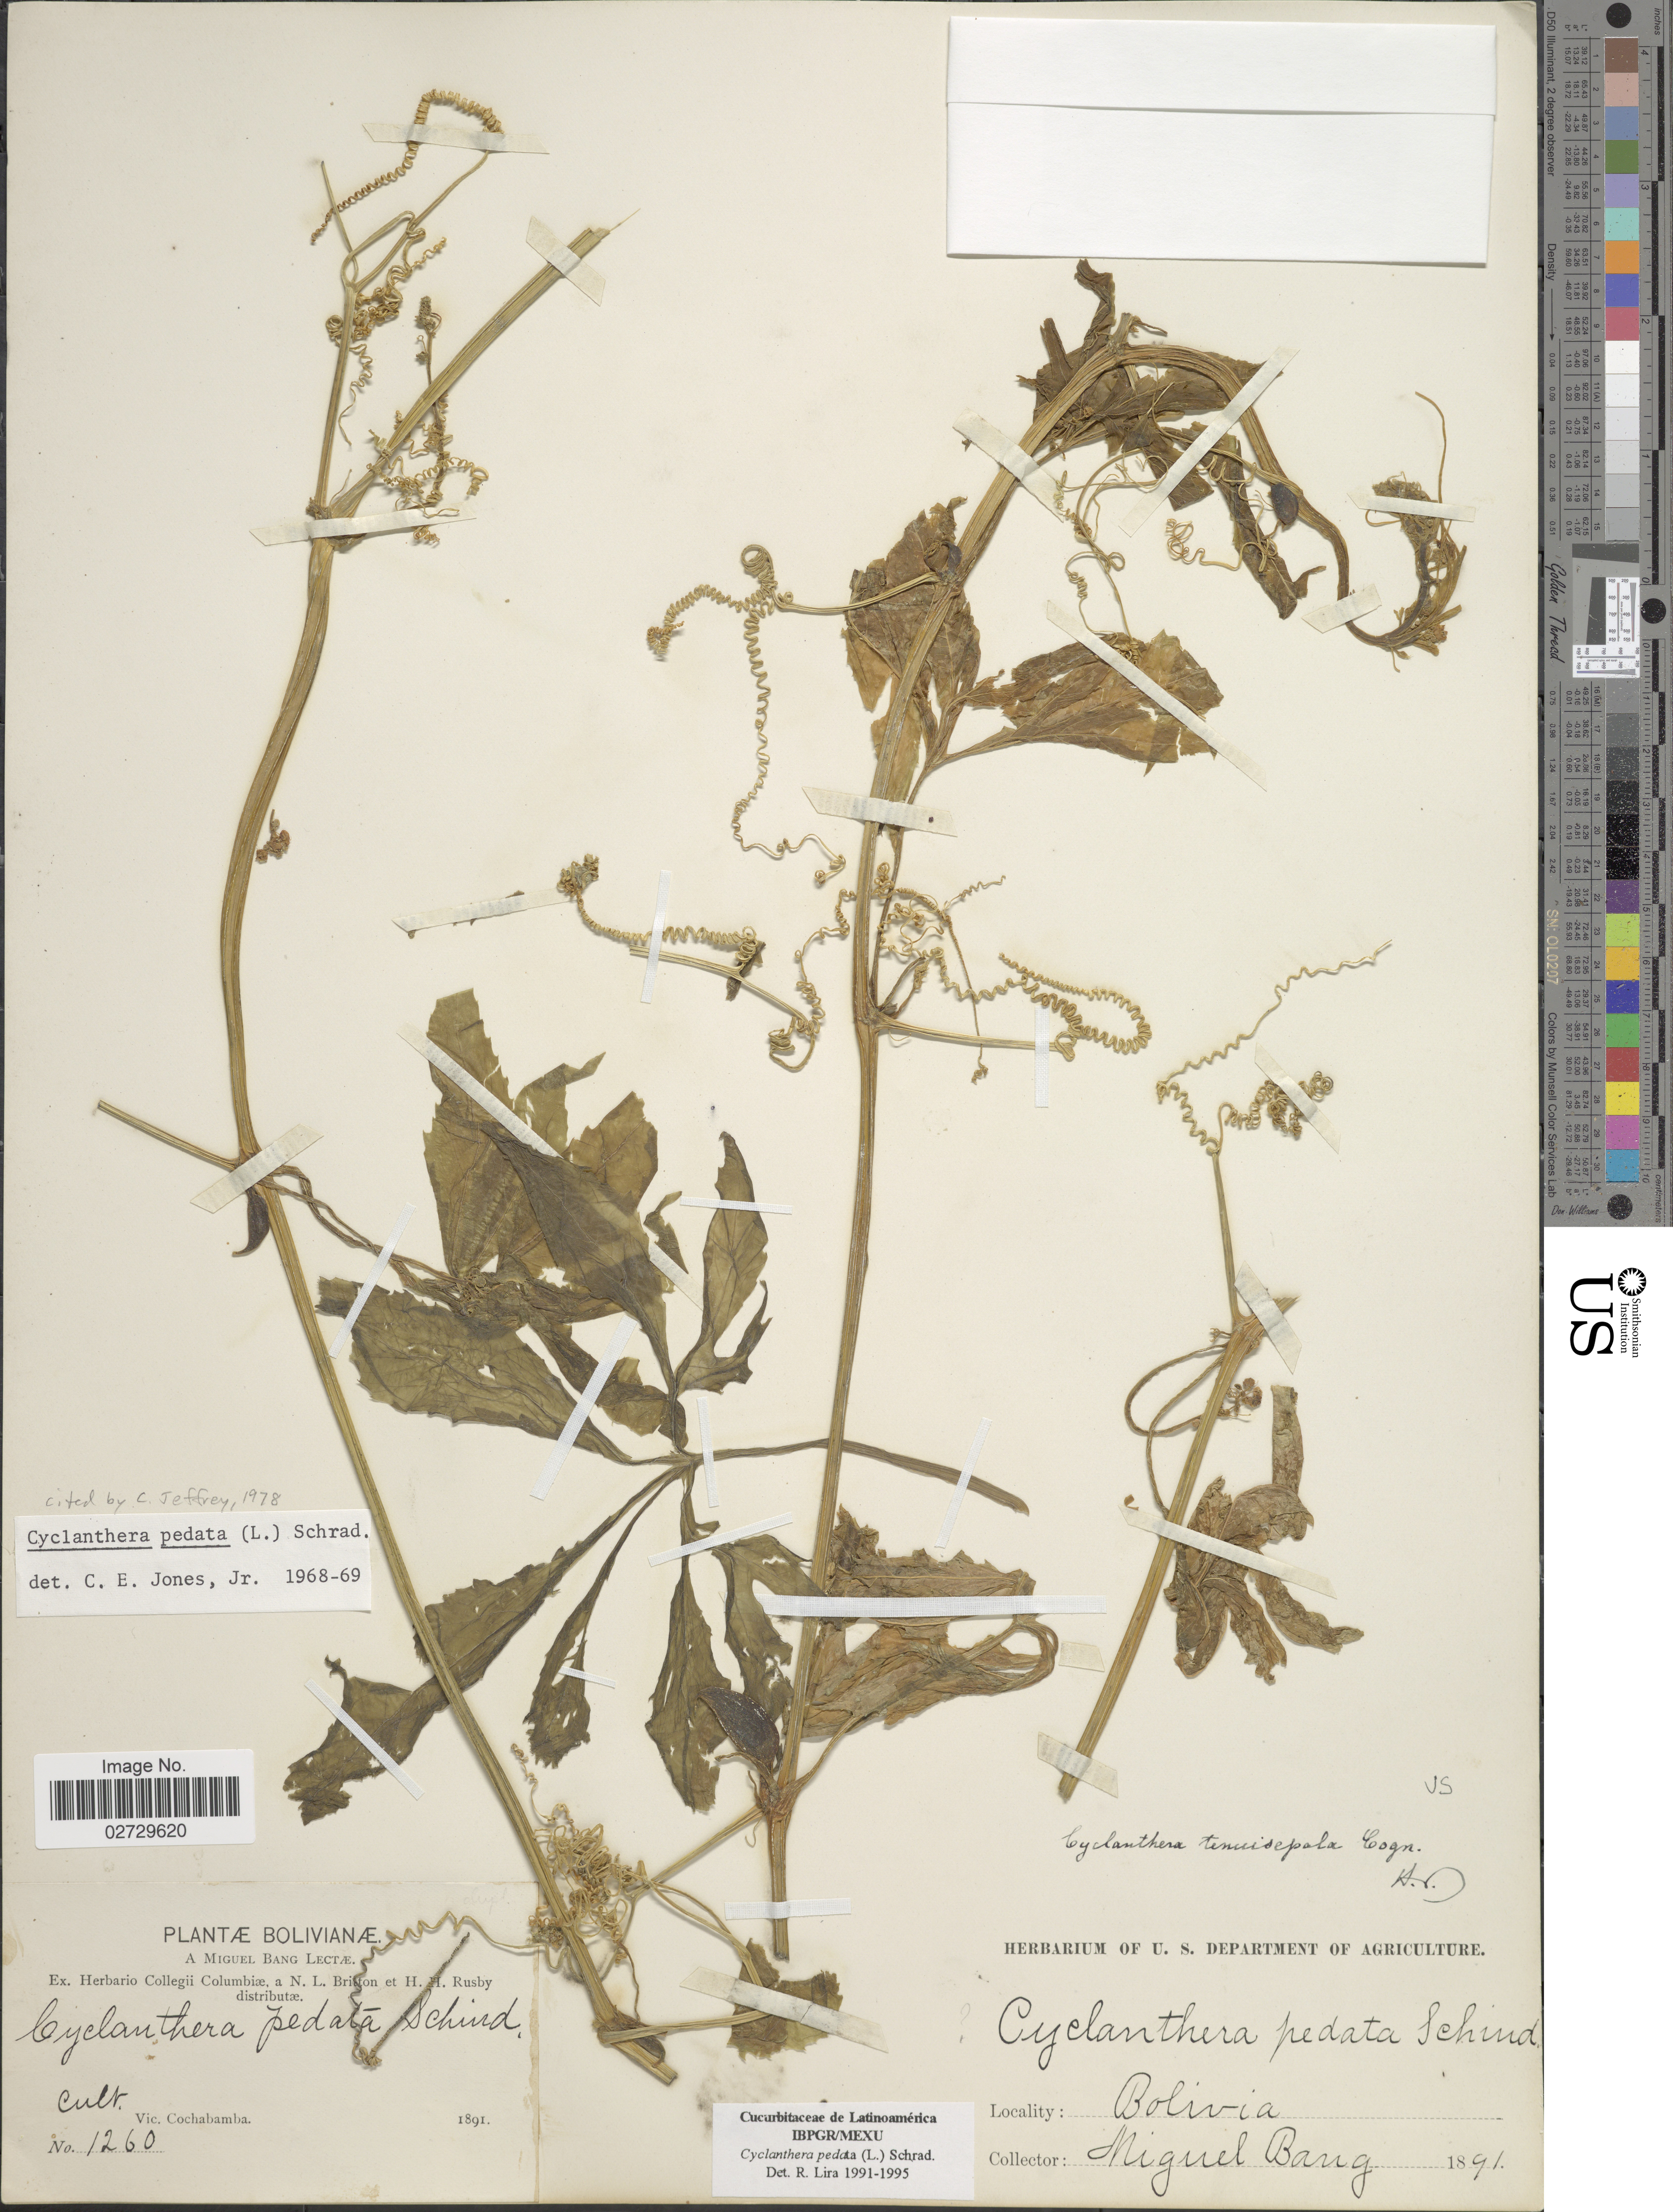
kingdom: Plantae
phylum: Tracheophyta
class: Magnoliopsida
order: Cucurbitales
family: Cucurbitaceae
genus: Cyclanthera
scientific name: Cyclanthera pedata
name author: (L.) Schrad.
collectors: M. Bang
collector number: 1260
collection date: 1891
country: Bolivia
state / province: Cochabamba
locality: Vic. Cochabamba